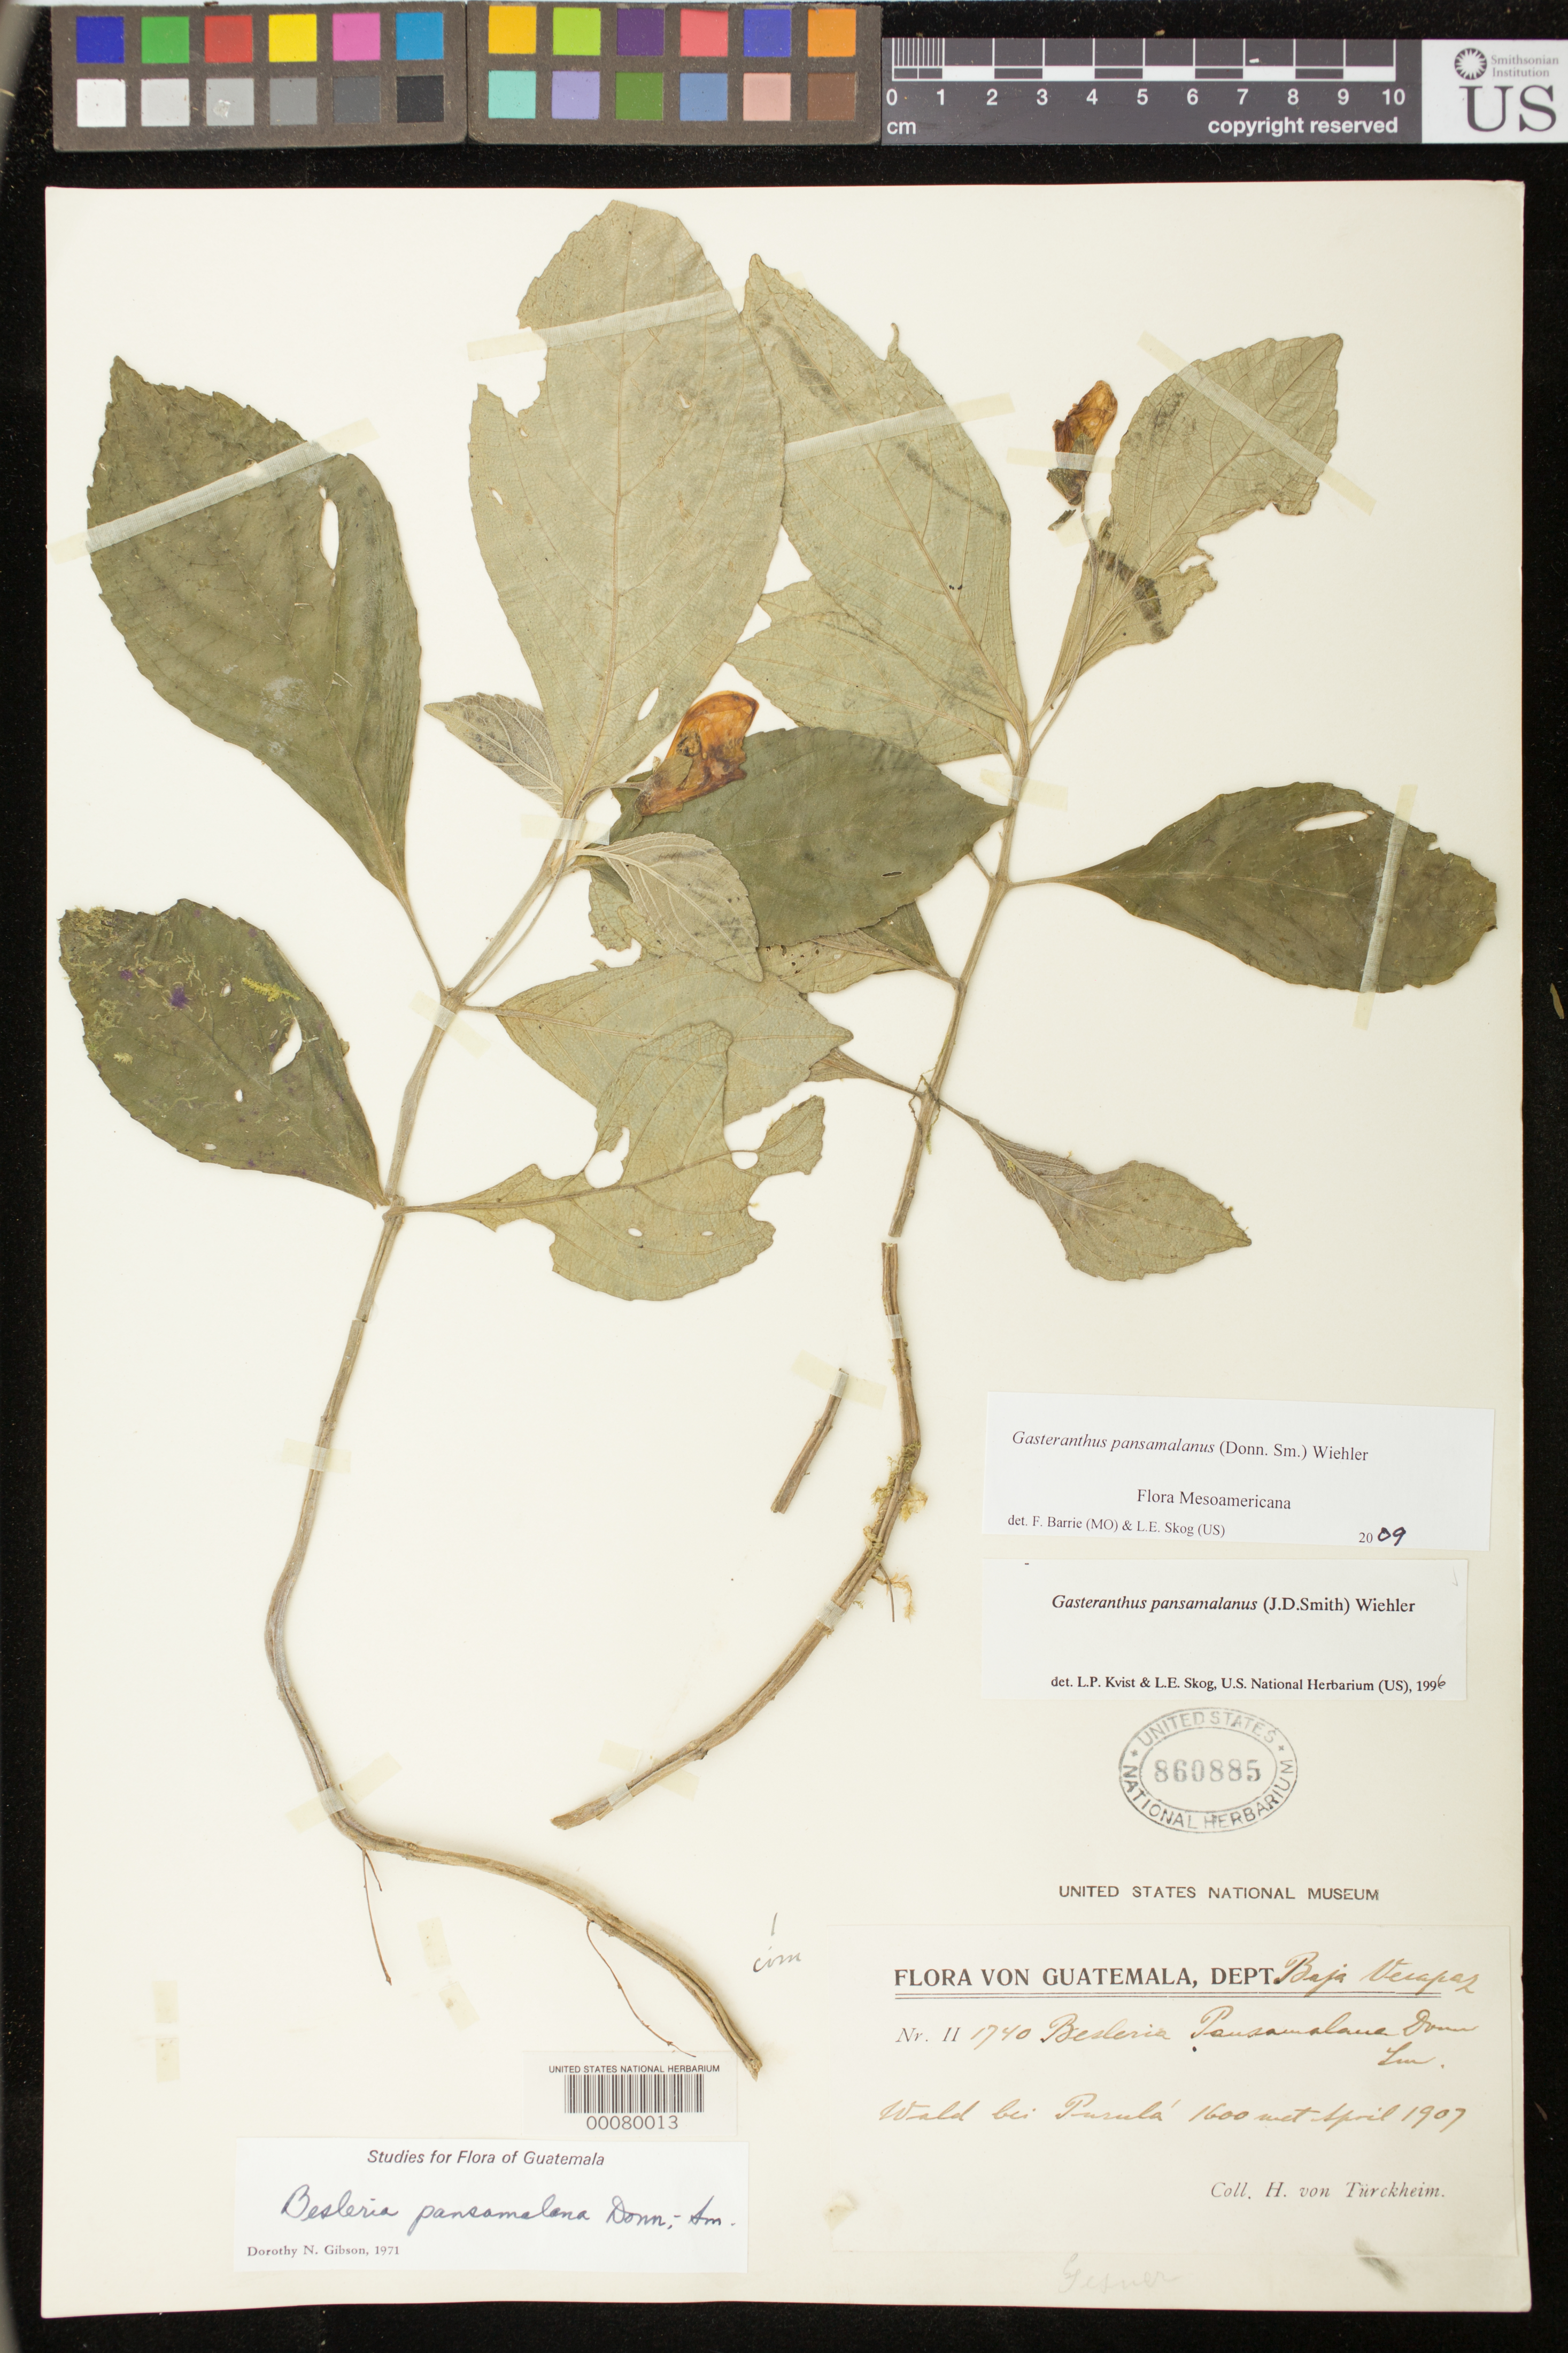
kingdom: Plantae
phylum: Tracheophyta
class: Magnoliopsida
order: Lamiales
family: Gesneriaceae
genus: Gasteranthus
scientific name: Gasteranthus pansamalanus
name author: (Donn. Sm.) Wiehler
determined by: Skog, Laurence E.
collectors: H. von Türckheim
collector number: II 1740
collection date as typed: Apr 1907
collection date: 1907-04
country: Guatemala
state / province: Baja Verapaz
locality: Purulá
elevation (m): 1600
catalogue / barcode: US 860885